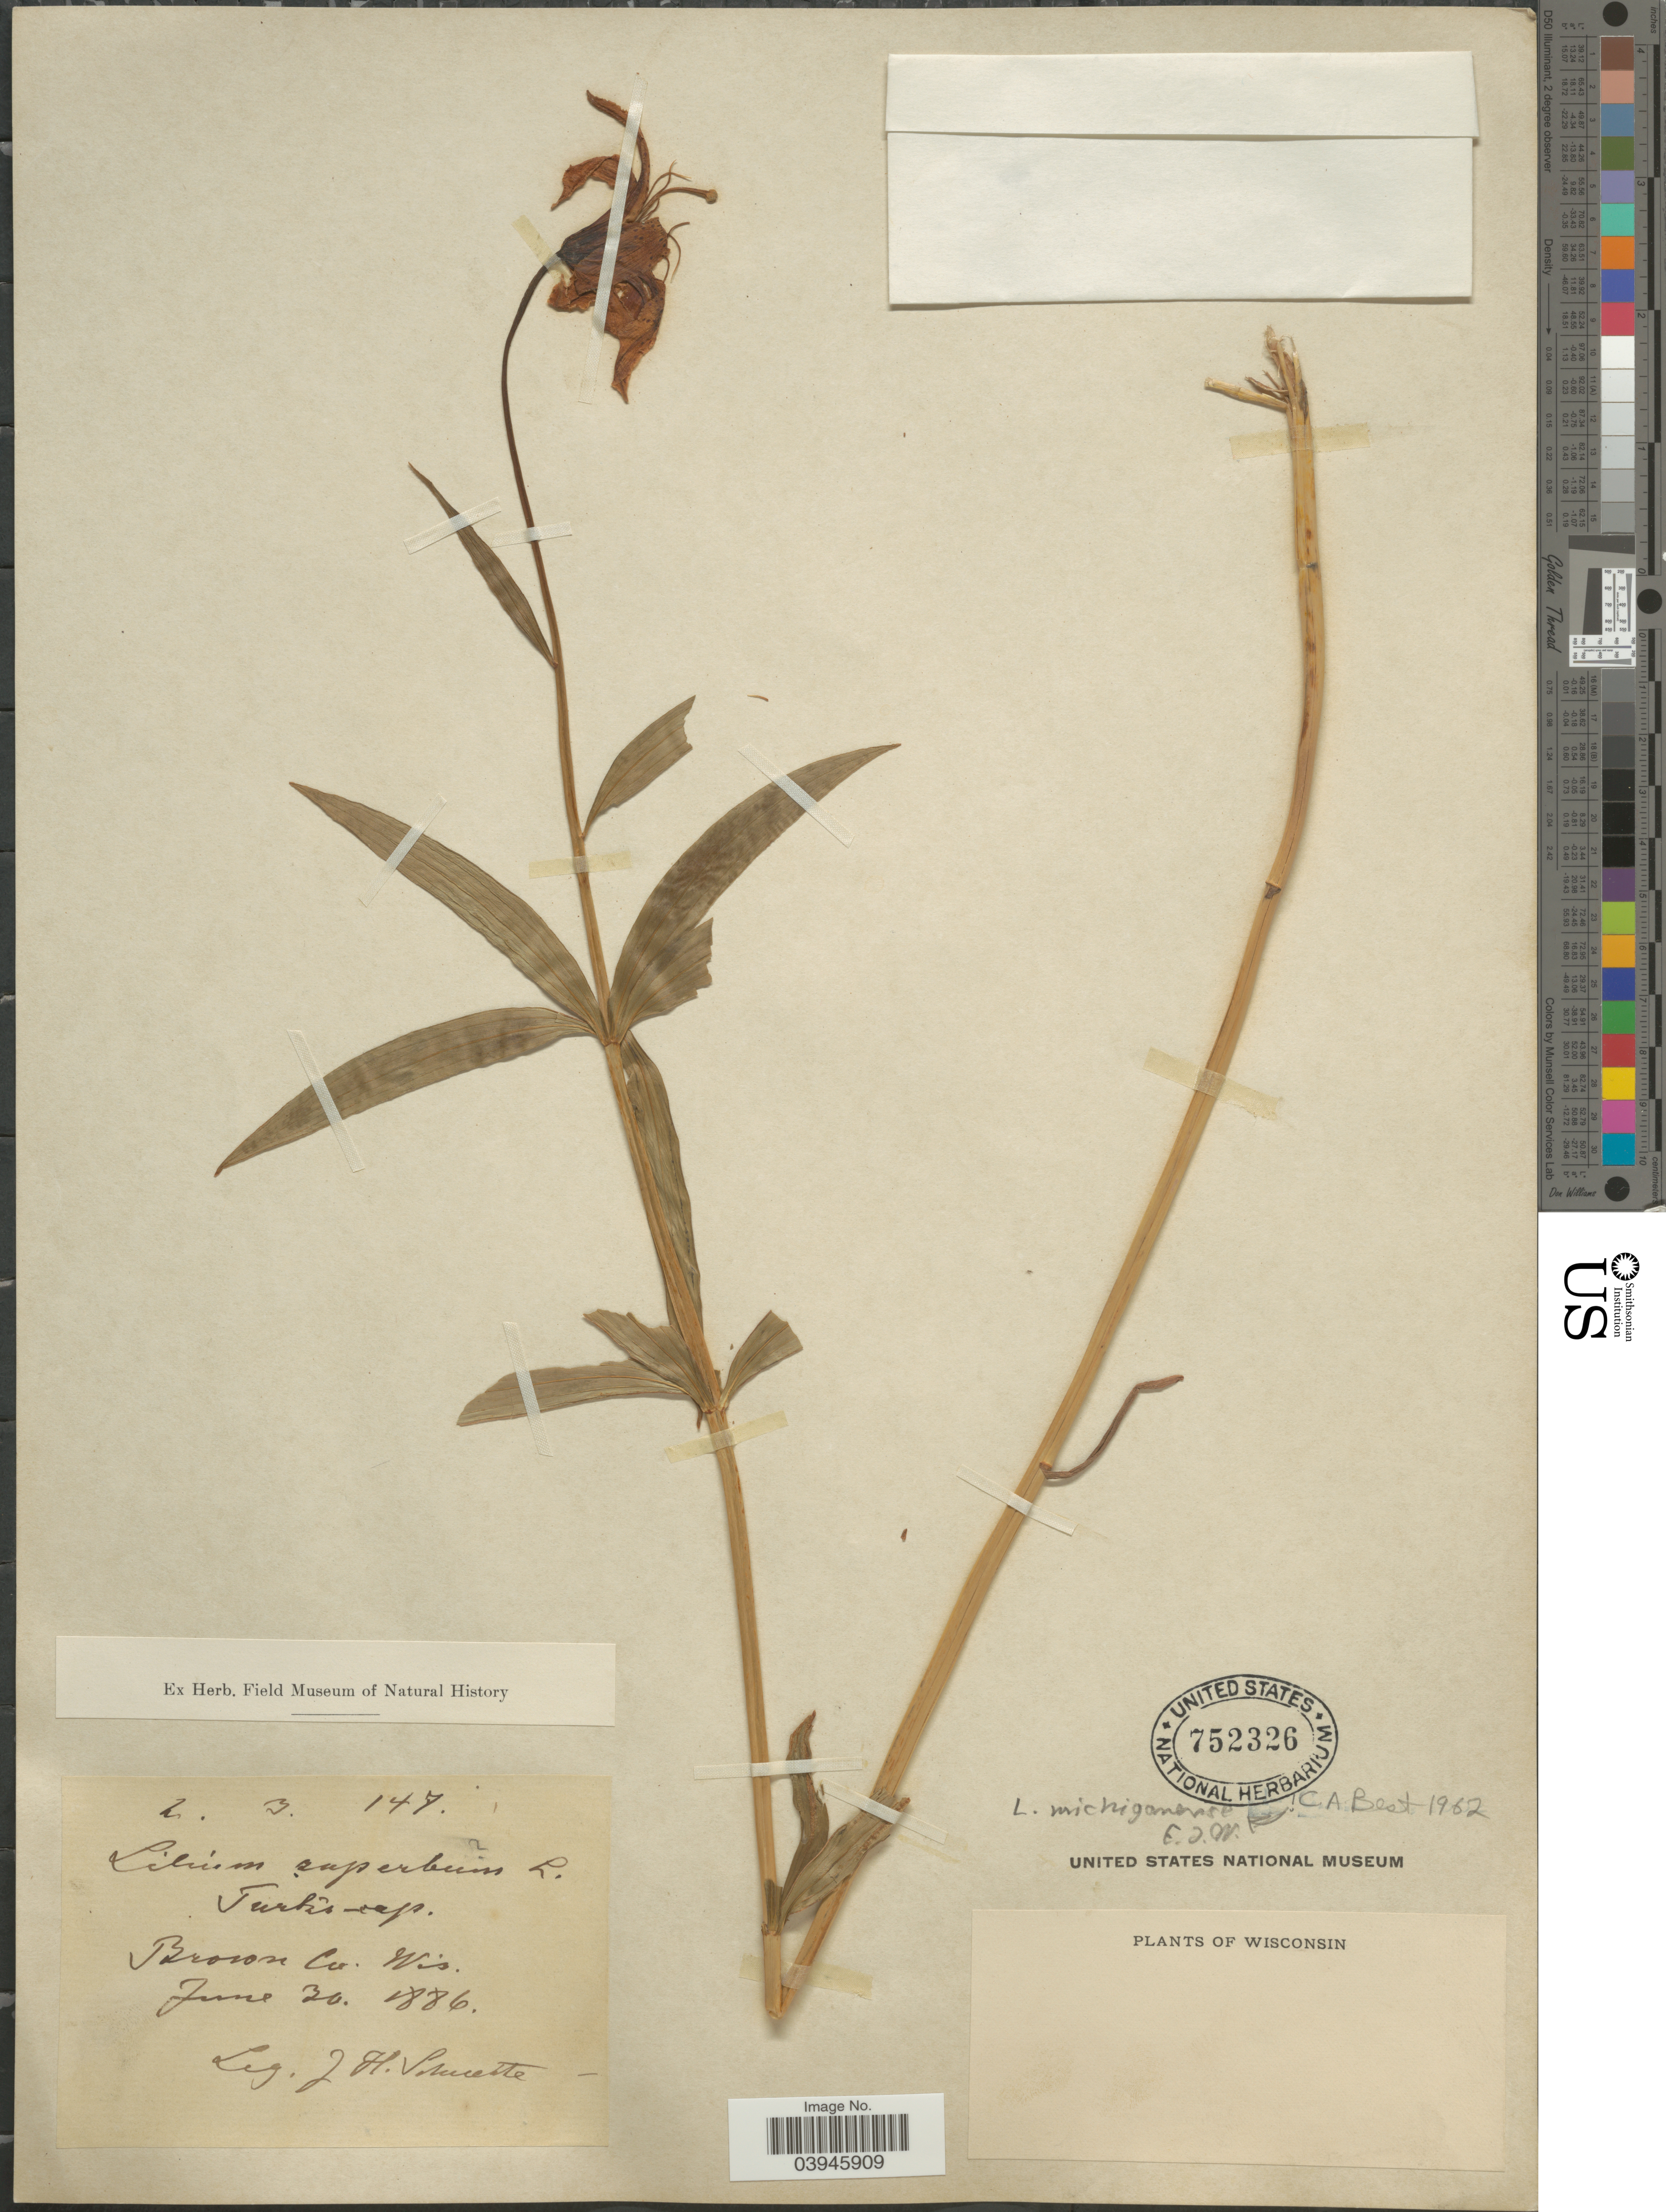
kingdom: Plantae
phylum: Tracheophyta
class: Liliopsida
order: Liliales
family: Liliaceae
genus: Lilium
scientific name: Lilium michiganense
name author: Farw.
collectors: J. Voliuette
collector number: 147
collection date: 1886-06-30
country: United States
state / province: Wisconsin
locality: Brown Co.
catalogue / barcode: US 752326